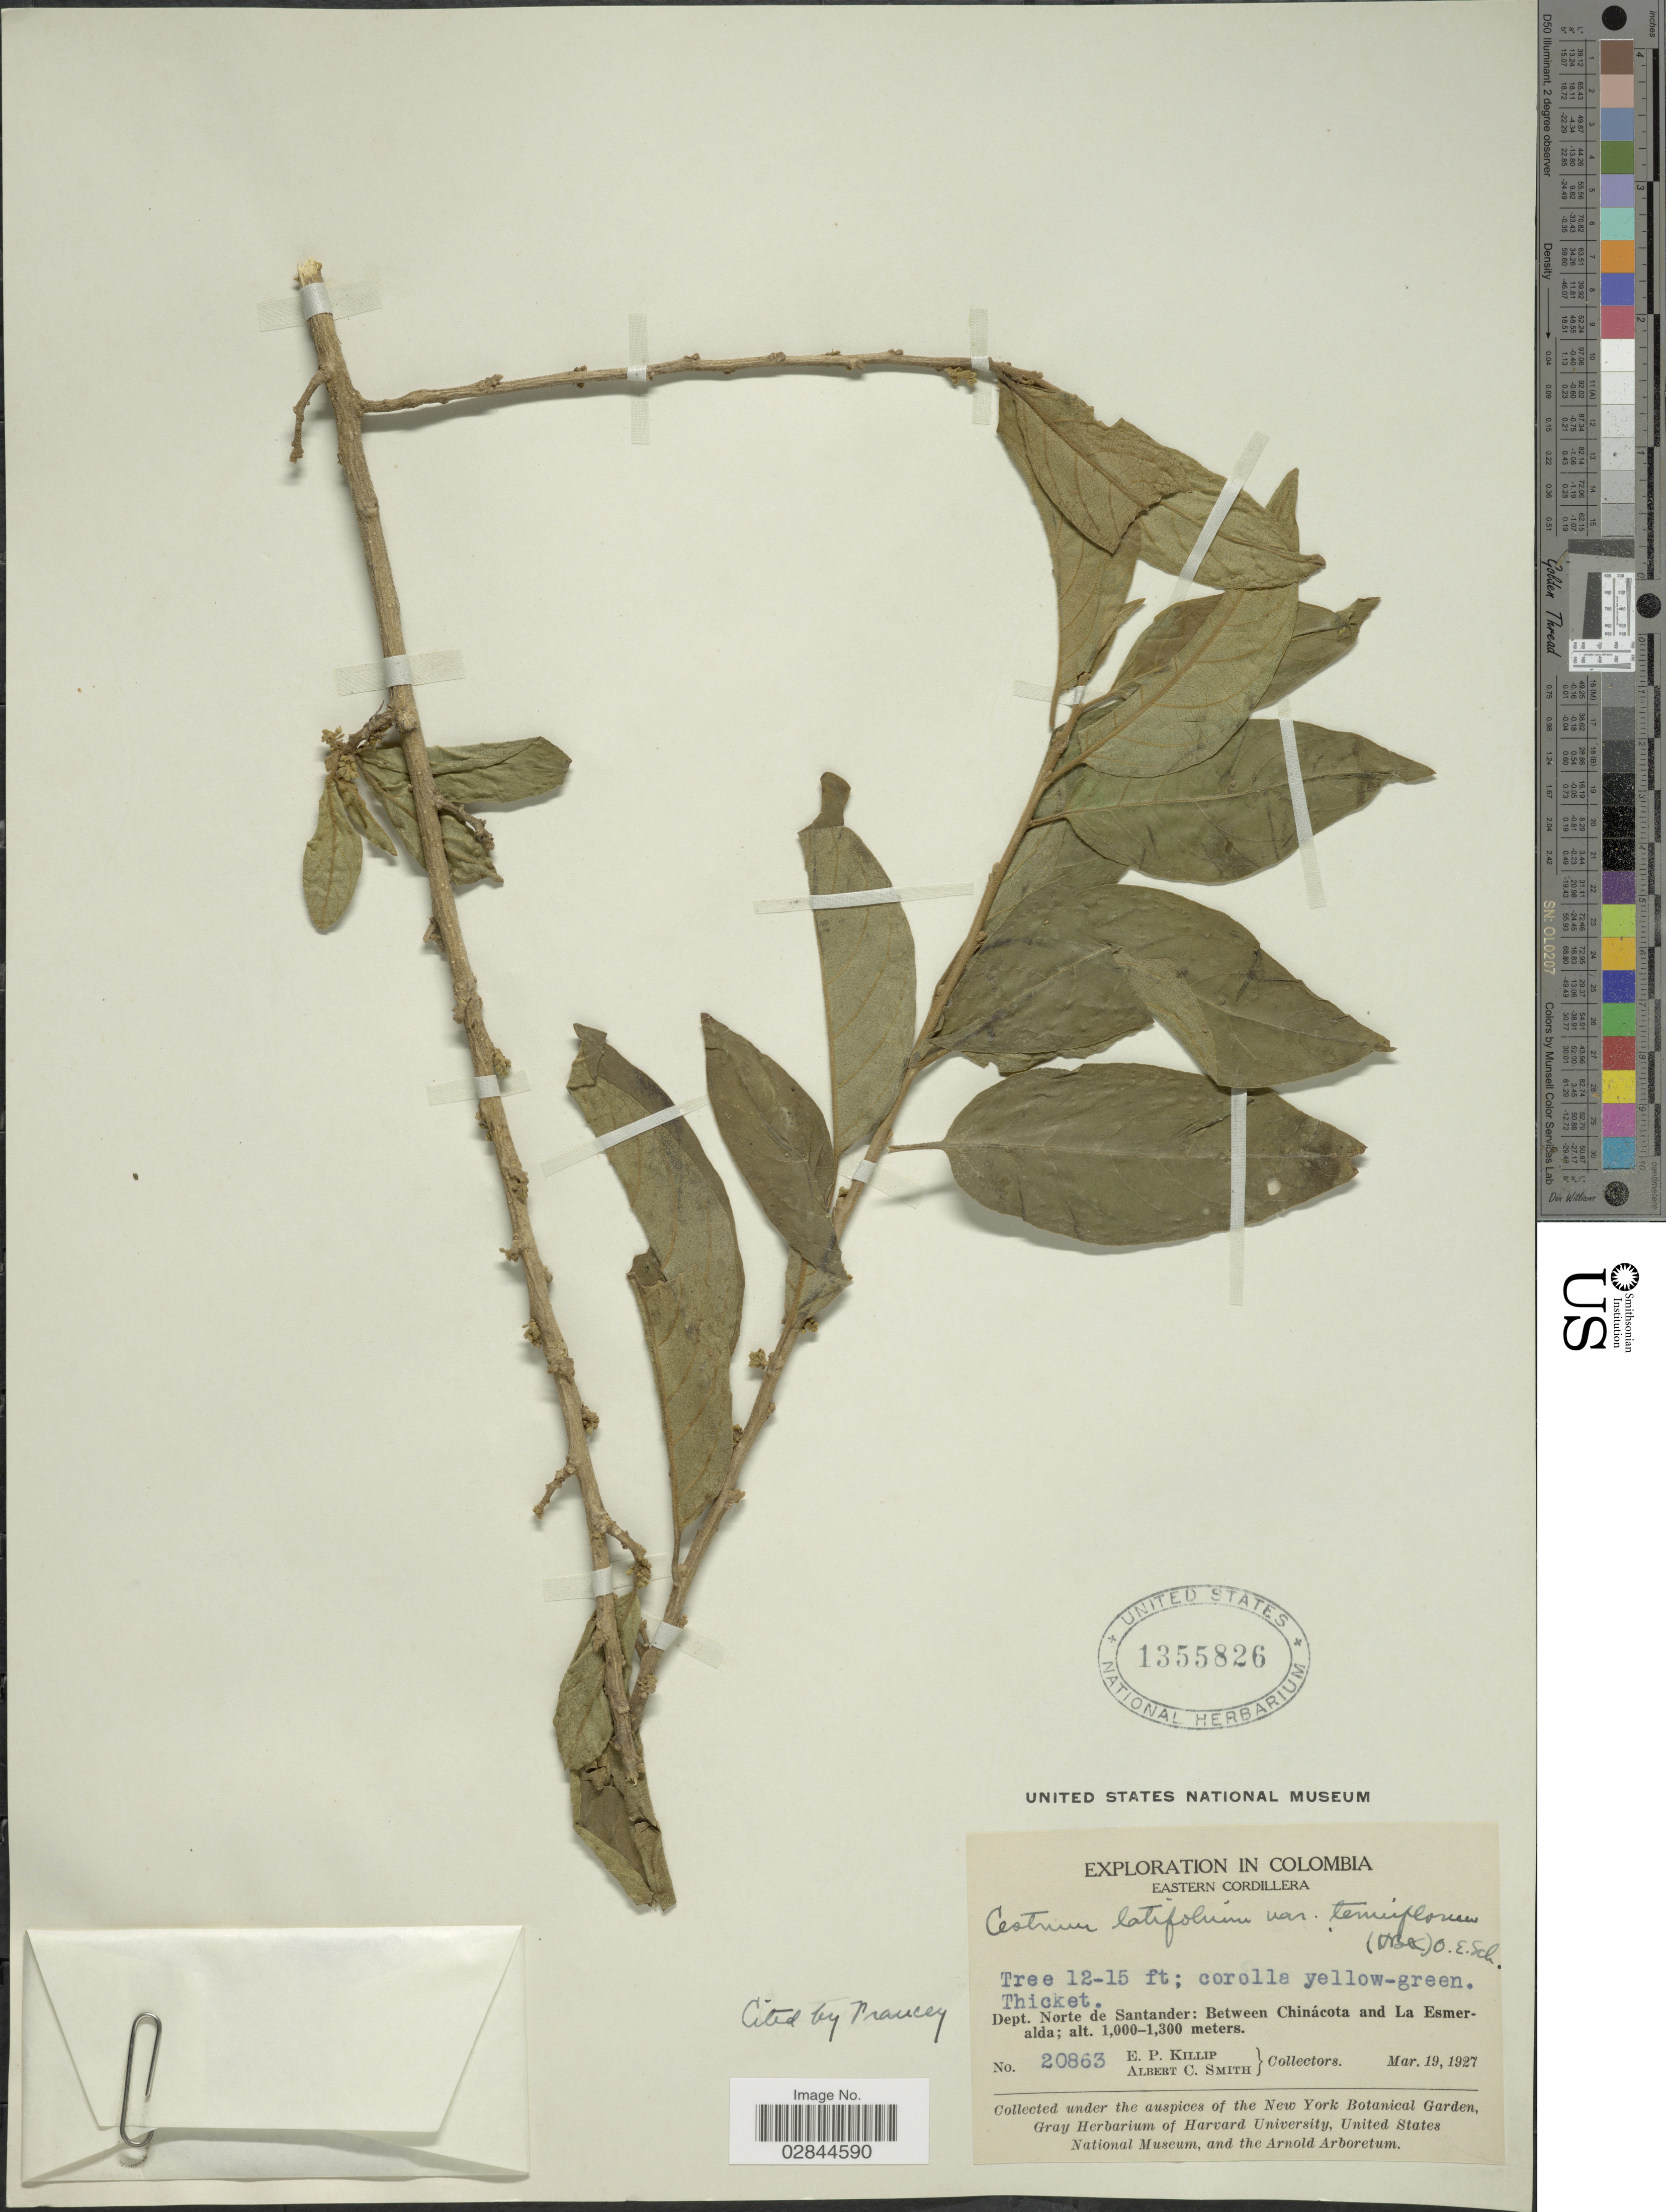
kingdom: Plantae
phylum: Tracheophyta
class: Magnoliopsida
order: Solanales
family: Solanaceae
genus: Cestrum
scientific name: Cestrum latifolium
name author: Lam.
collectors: E. P. Killip & A. C. Smith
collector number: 20863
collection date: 1927-03-19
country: Colombia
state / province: Norte de Santander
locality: Eastern Cordillera. Dept. Norte de Santander: Between Chinácota and La Esmeralda.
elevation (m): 1000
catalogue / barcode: US 1355826